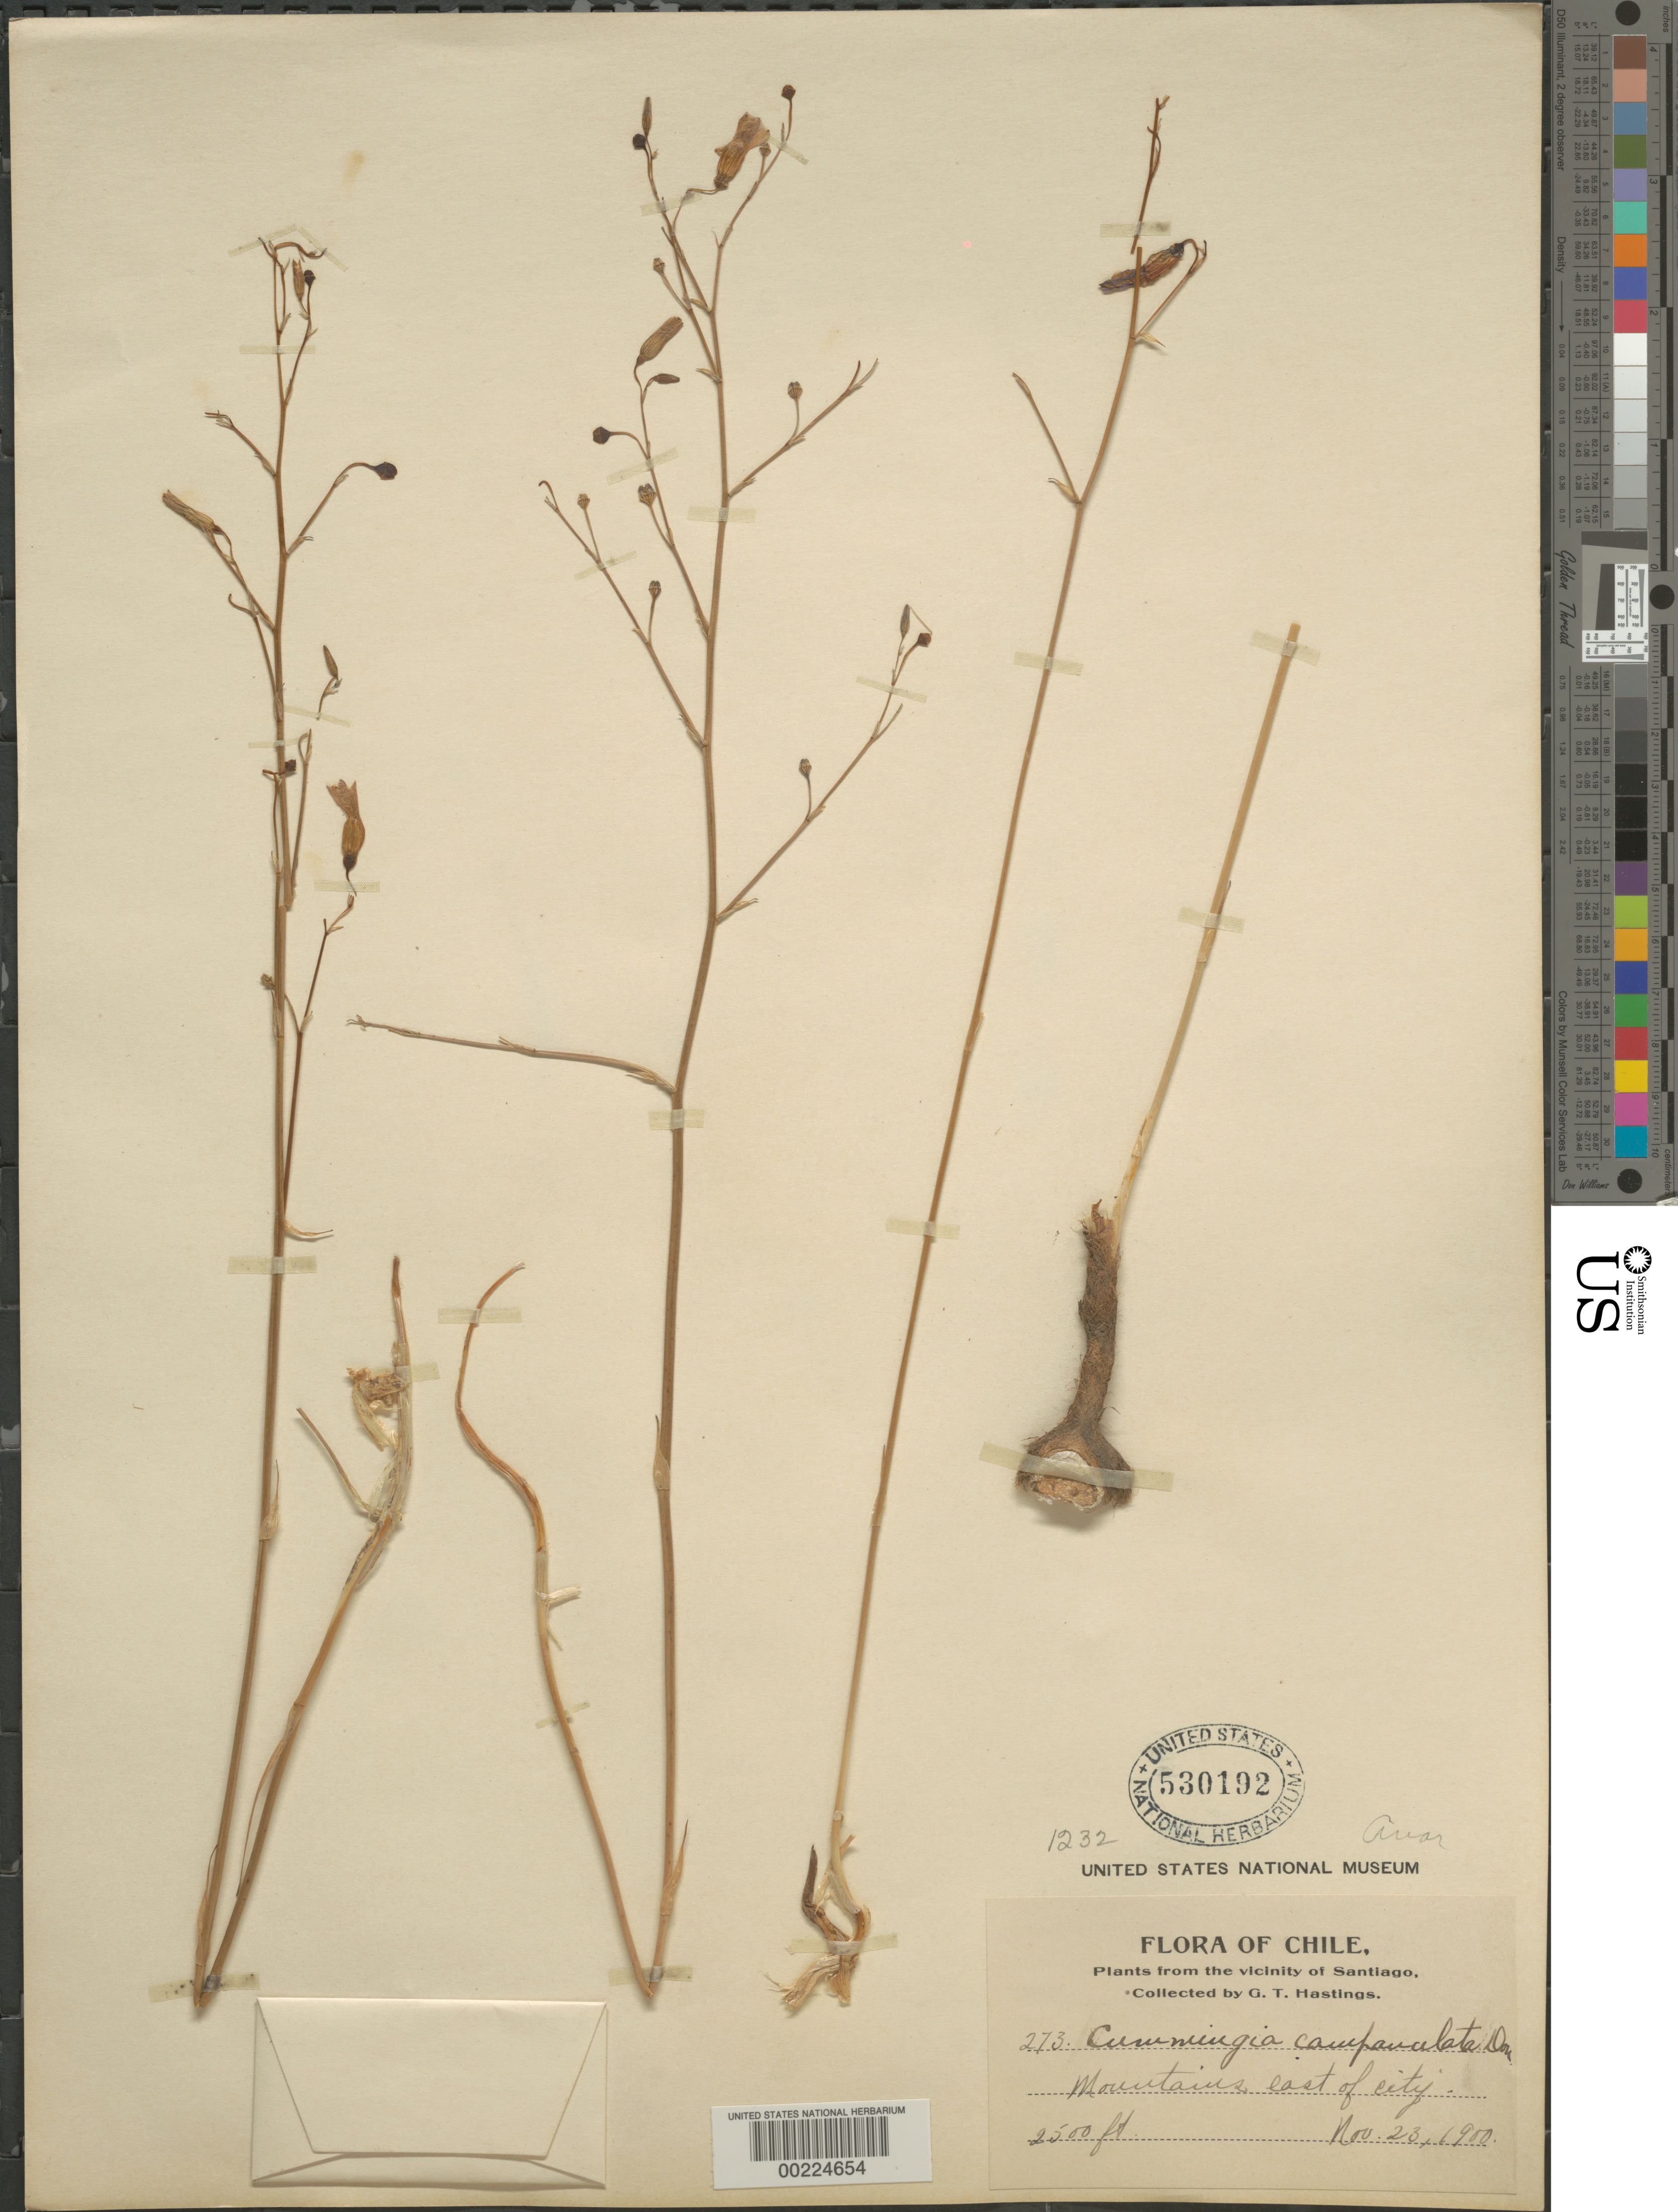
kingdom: Plantae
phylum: Tracheophyta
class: Liliopsida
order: Asparagales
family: Tecophilaeaceae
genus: Conanthera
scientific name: Conanthera campanulata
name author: Lindl.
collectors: G. Hastings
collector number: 273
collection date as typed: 23 Nov 1900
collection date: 1900-11-23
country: Chile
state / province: Región Metropolitana (RM)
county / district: Santiago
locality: Vicinity of santiago; mountains e of city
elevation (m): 762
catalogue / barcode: US 530192